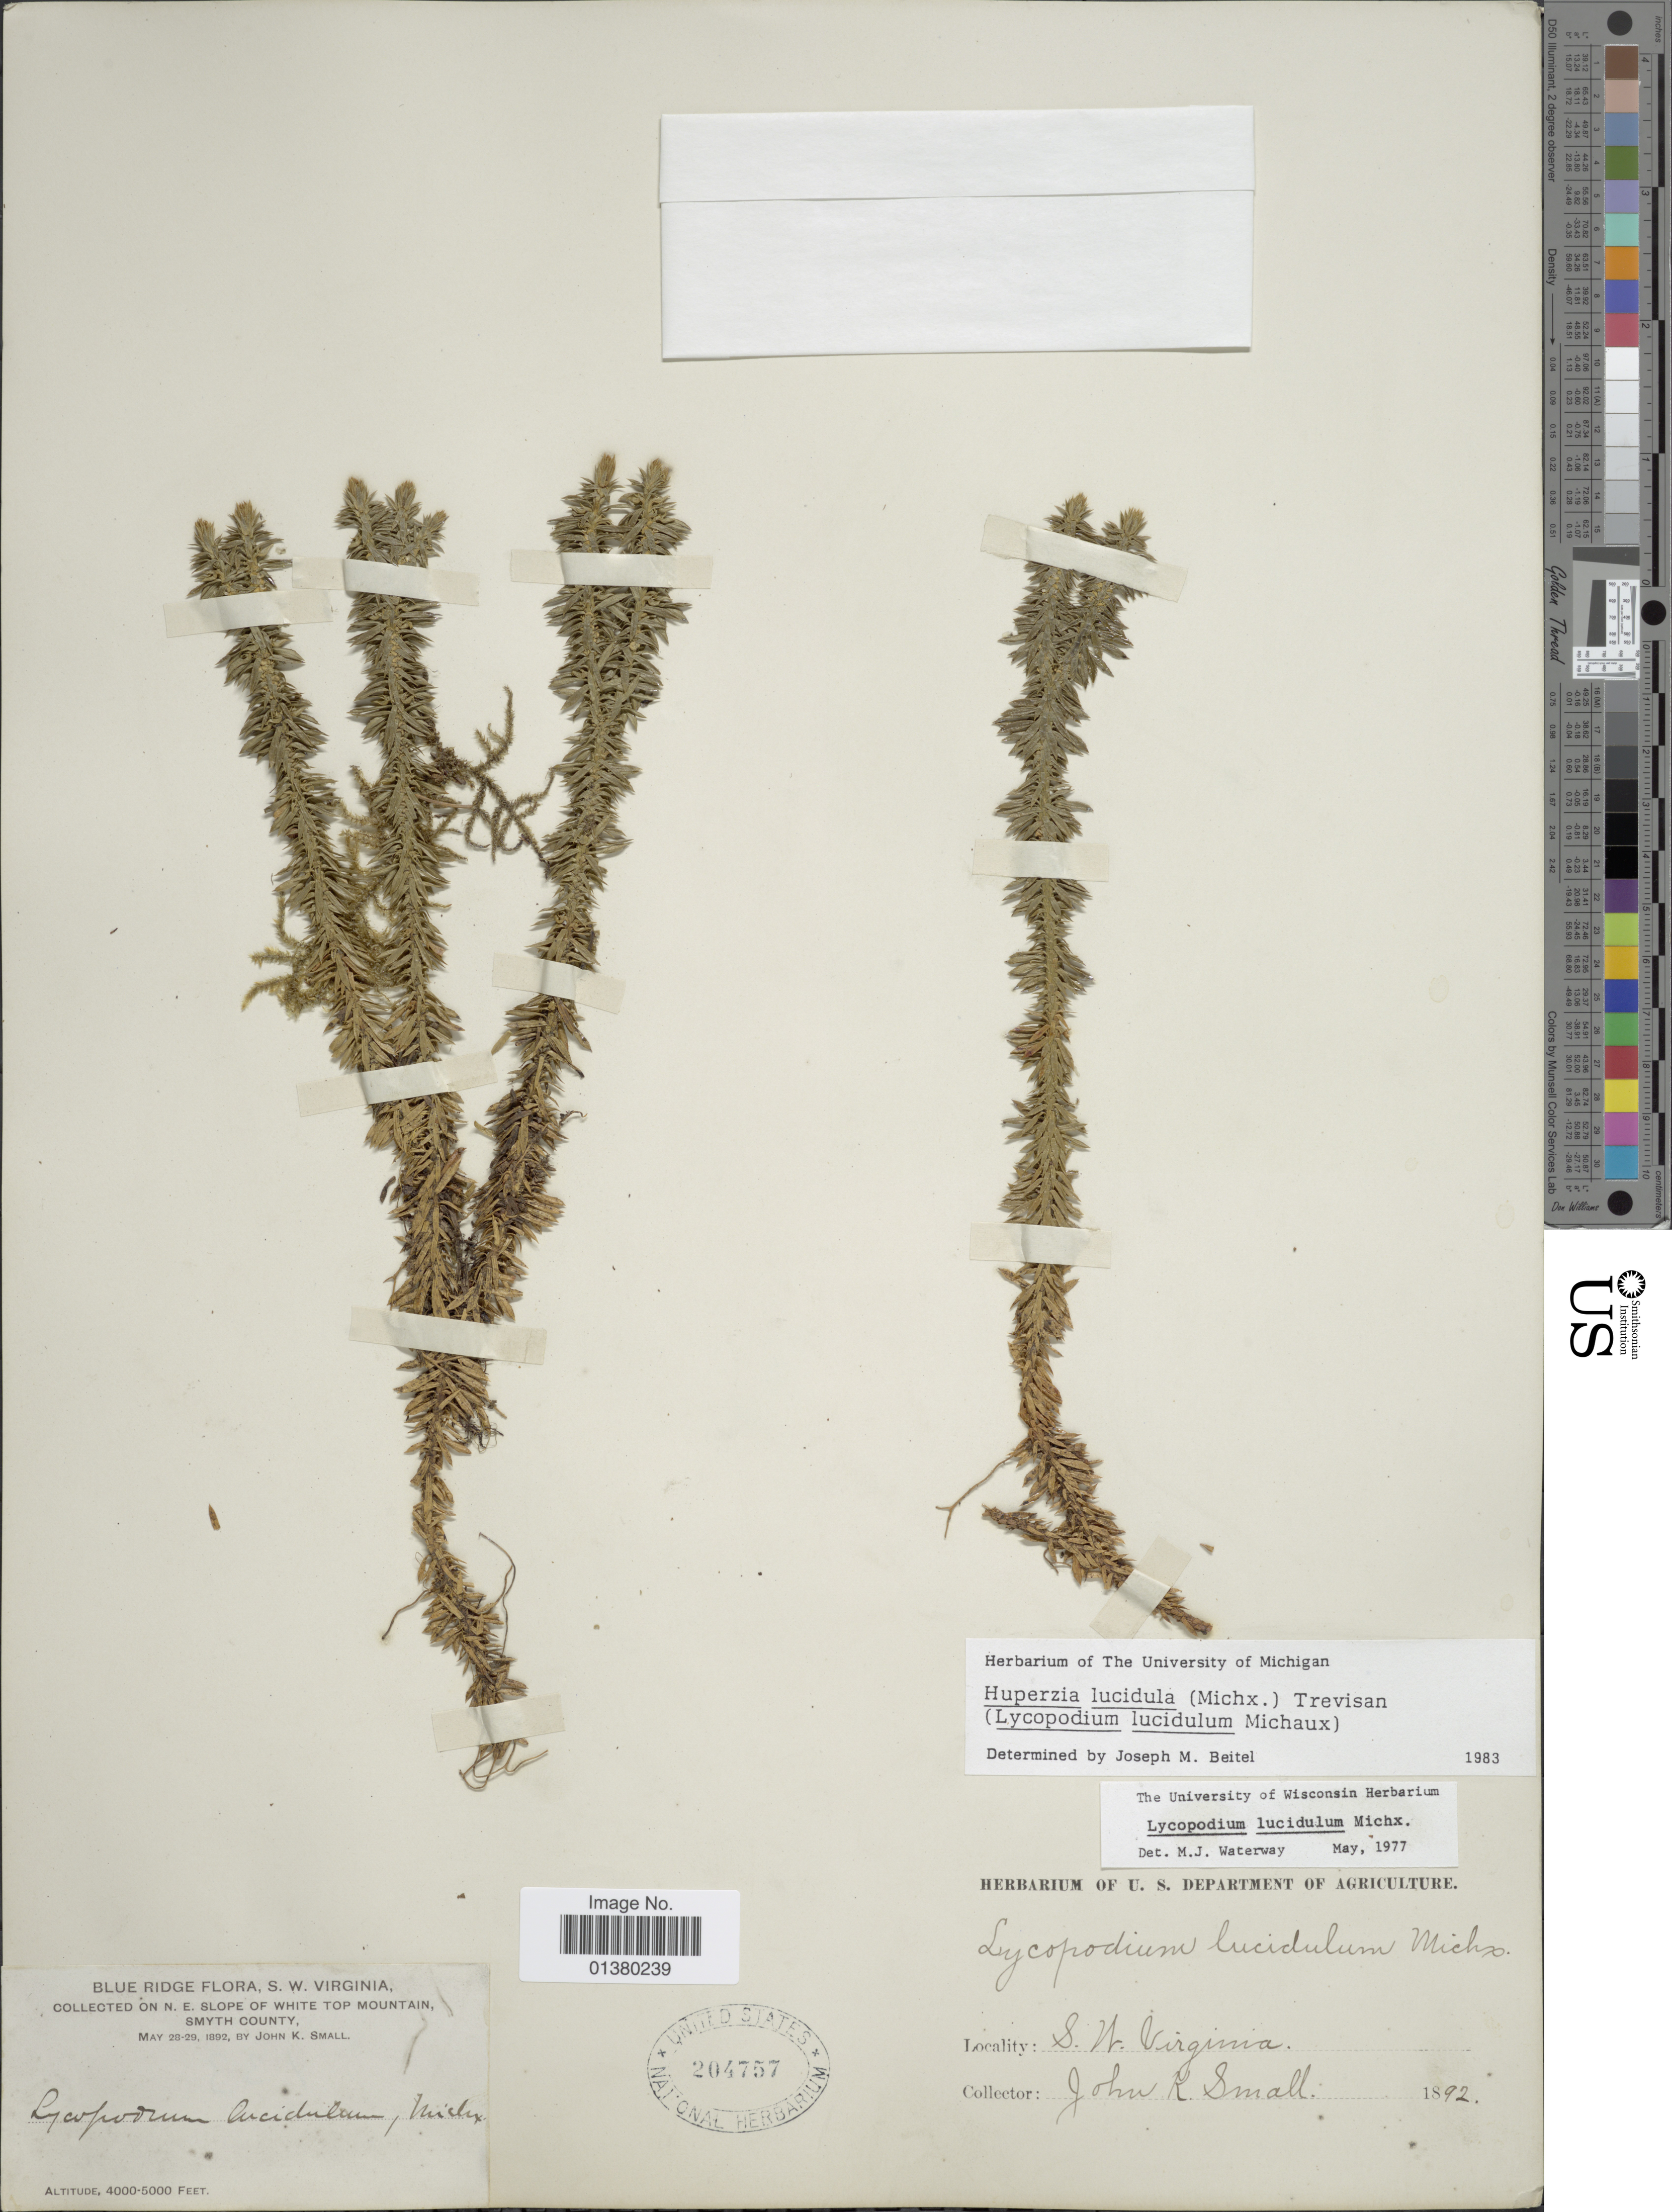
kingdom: Plantae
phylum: Tracheophyta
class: Lycopodiopsida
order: Lycopodiales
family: Lycopodiaceae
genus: Huperzia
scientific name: Huperzia lucidula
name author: (Michx.) Trevis.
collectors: J. K. Small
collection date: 1892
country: United States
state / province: Virginia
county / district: Smyth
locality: S.W. Virginia, on N.E. slope of White Top Mountain, Smyth County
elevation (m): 1219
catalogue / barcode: US 204757